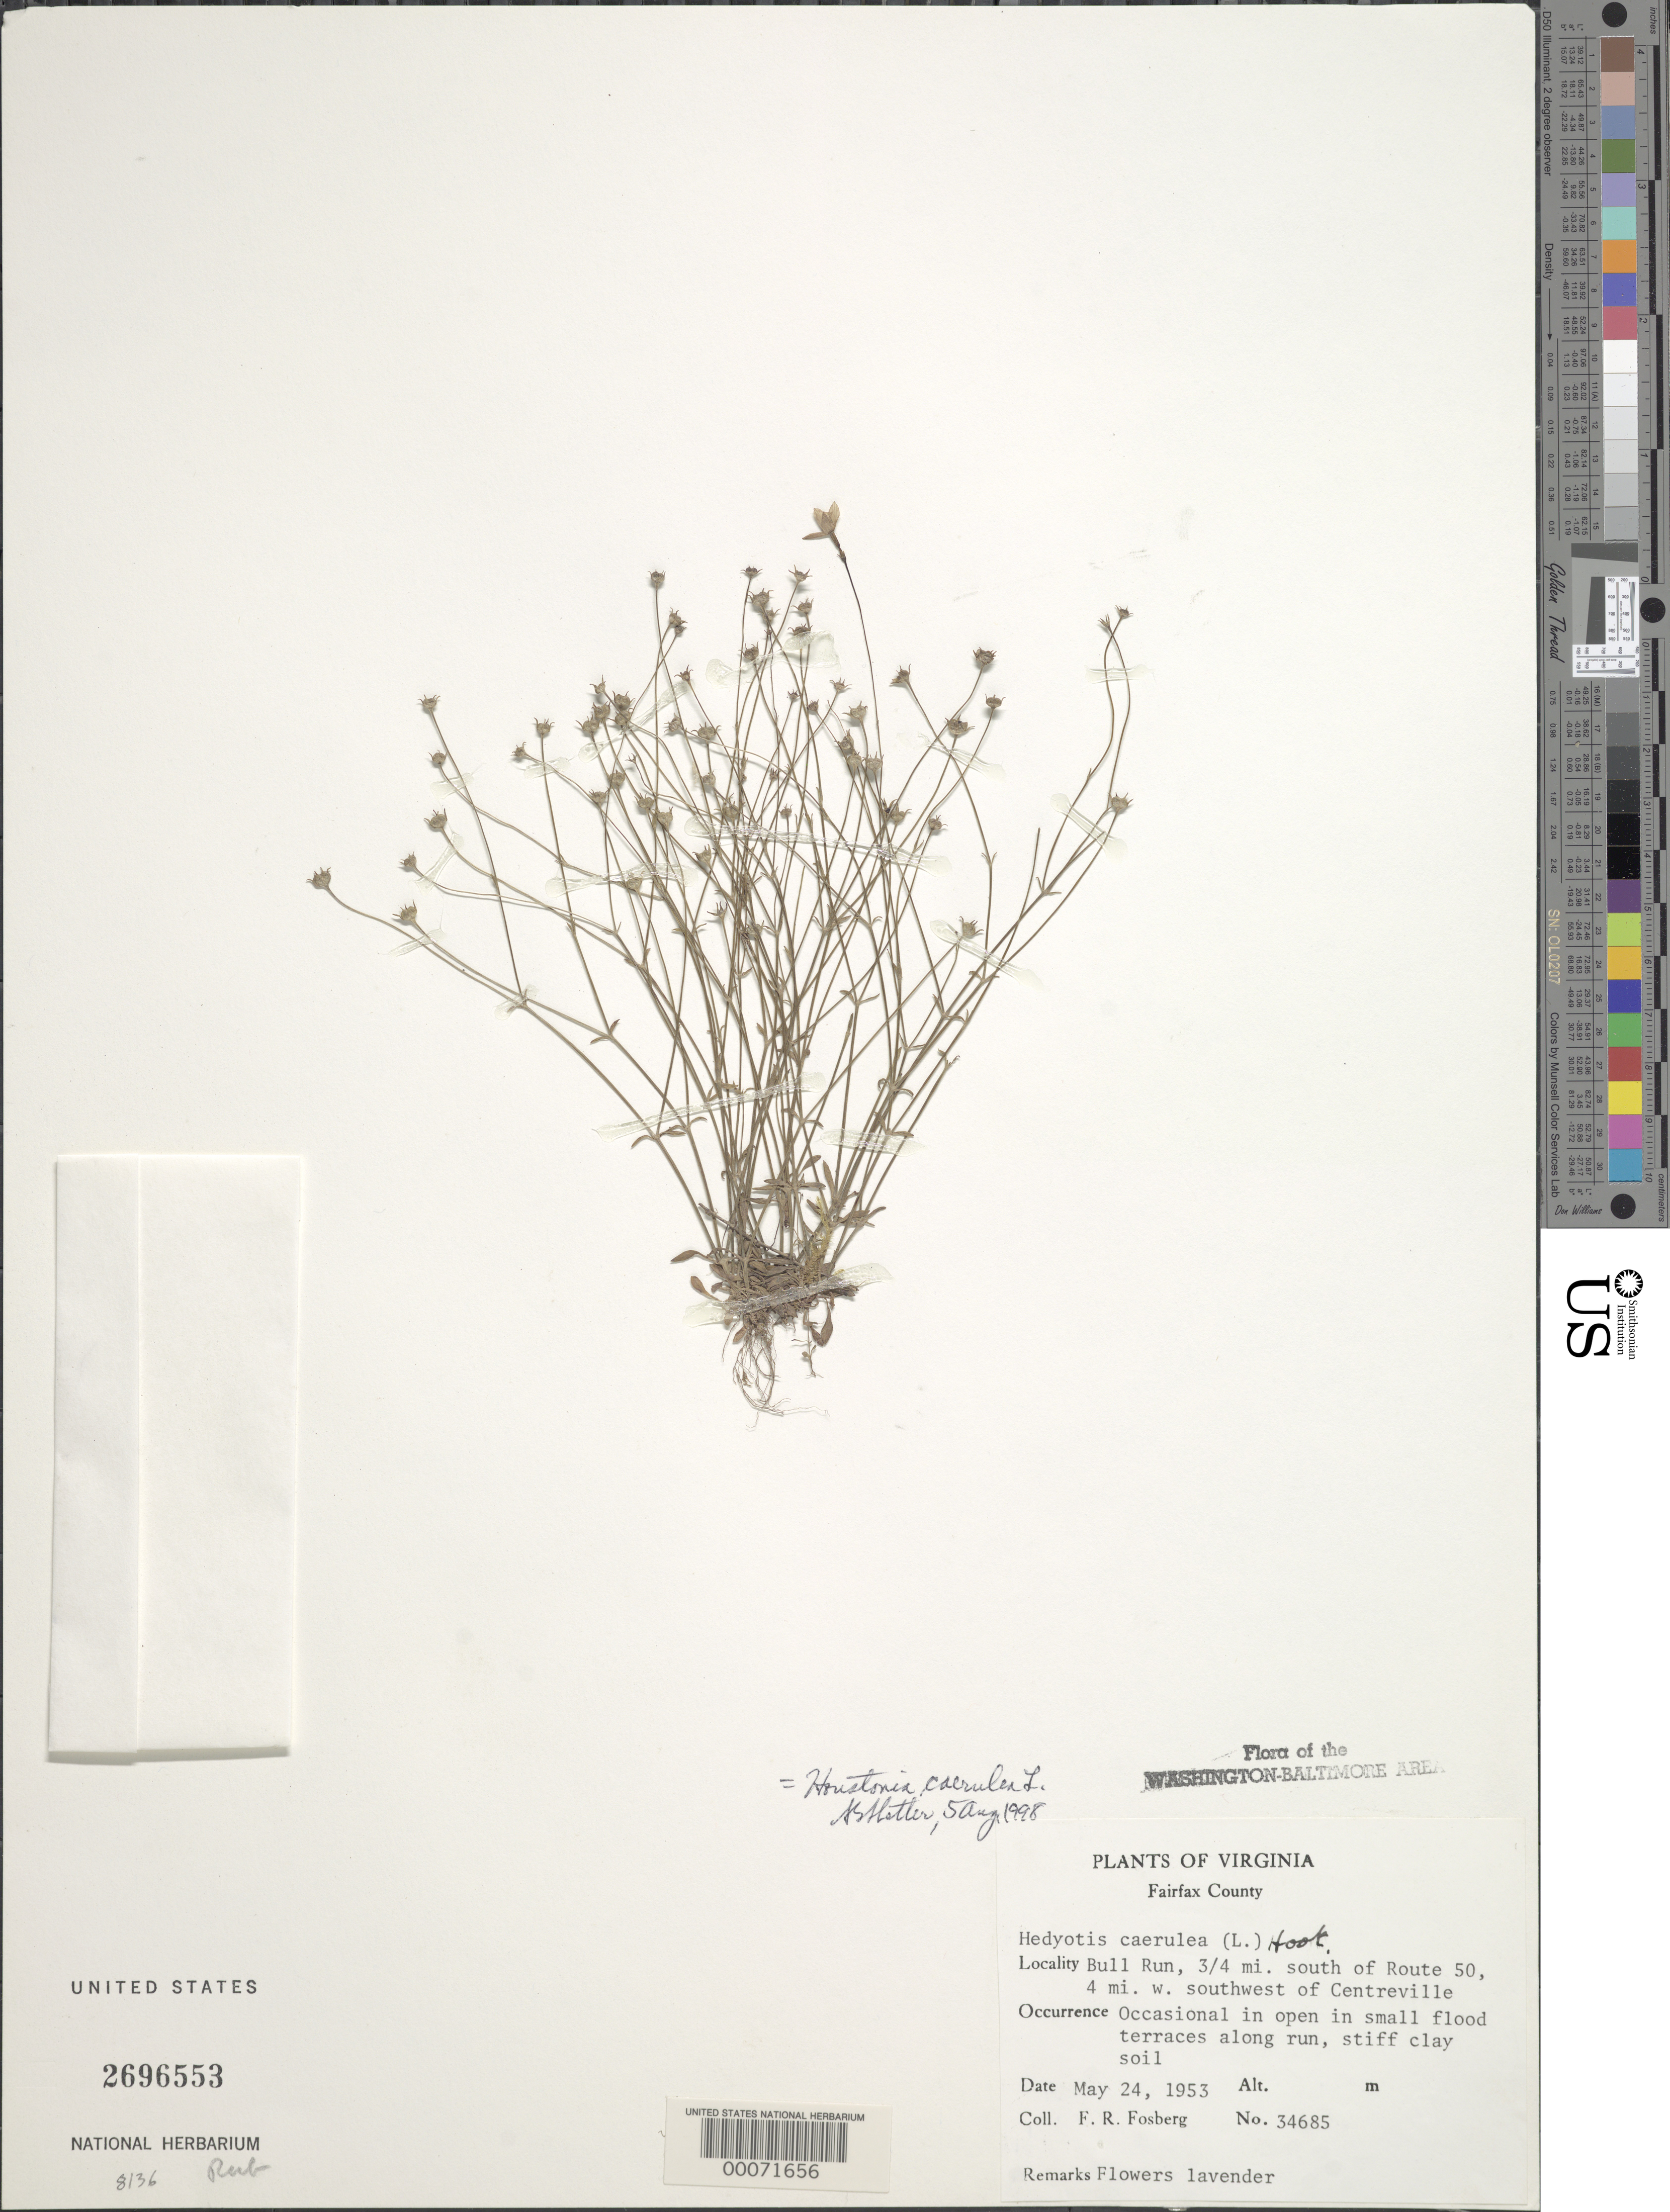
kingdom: Plantae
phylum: Tracheophyta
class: Magnoliopsida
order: Gentianales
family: Rubiaceae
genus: Houstonia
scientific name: Houstonia caerulea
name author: L.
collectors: F. R. Fosberg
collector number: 34685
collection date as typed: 24 May 1953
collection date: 1953-05-24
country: United States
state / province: Virginia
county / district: Loudoun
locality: Near Centreville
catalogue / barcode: US 2696553